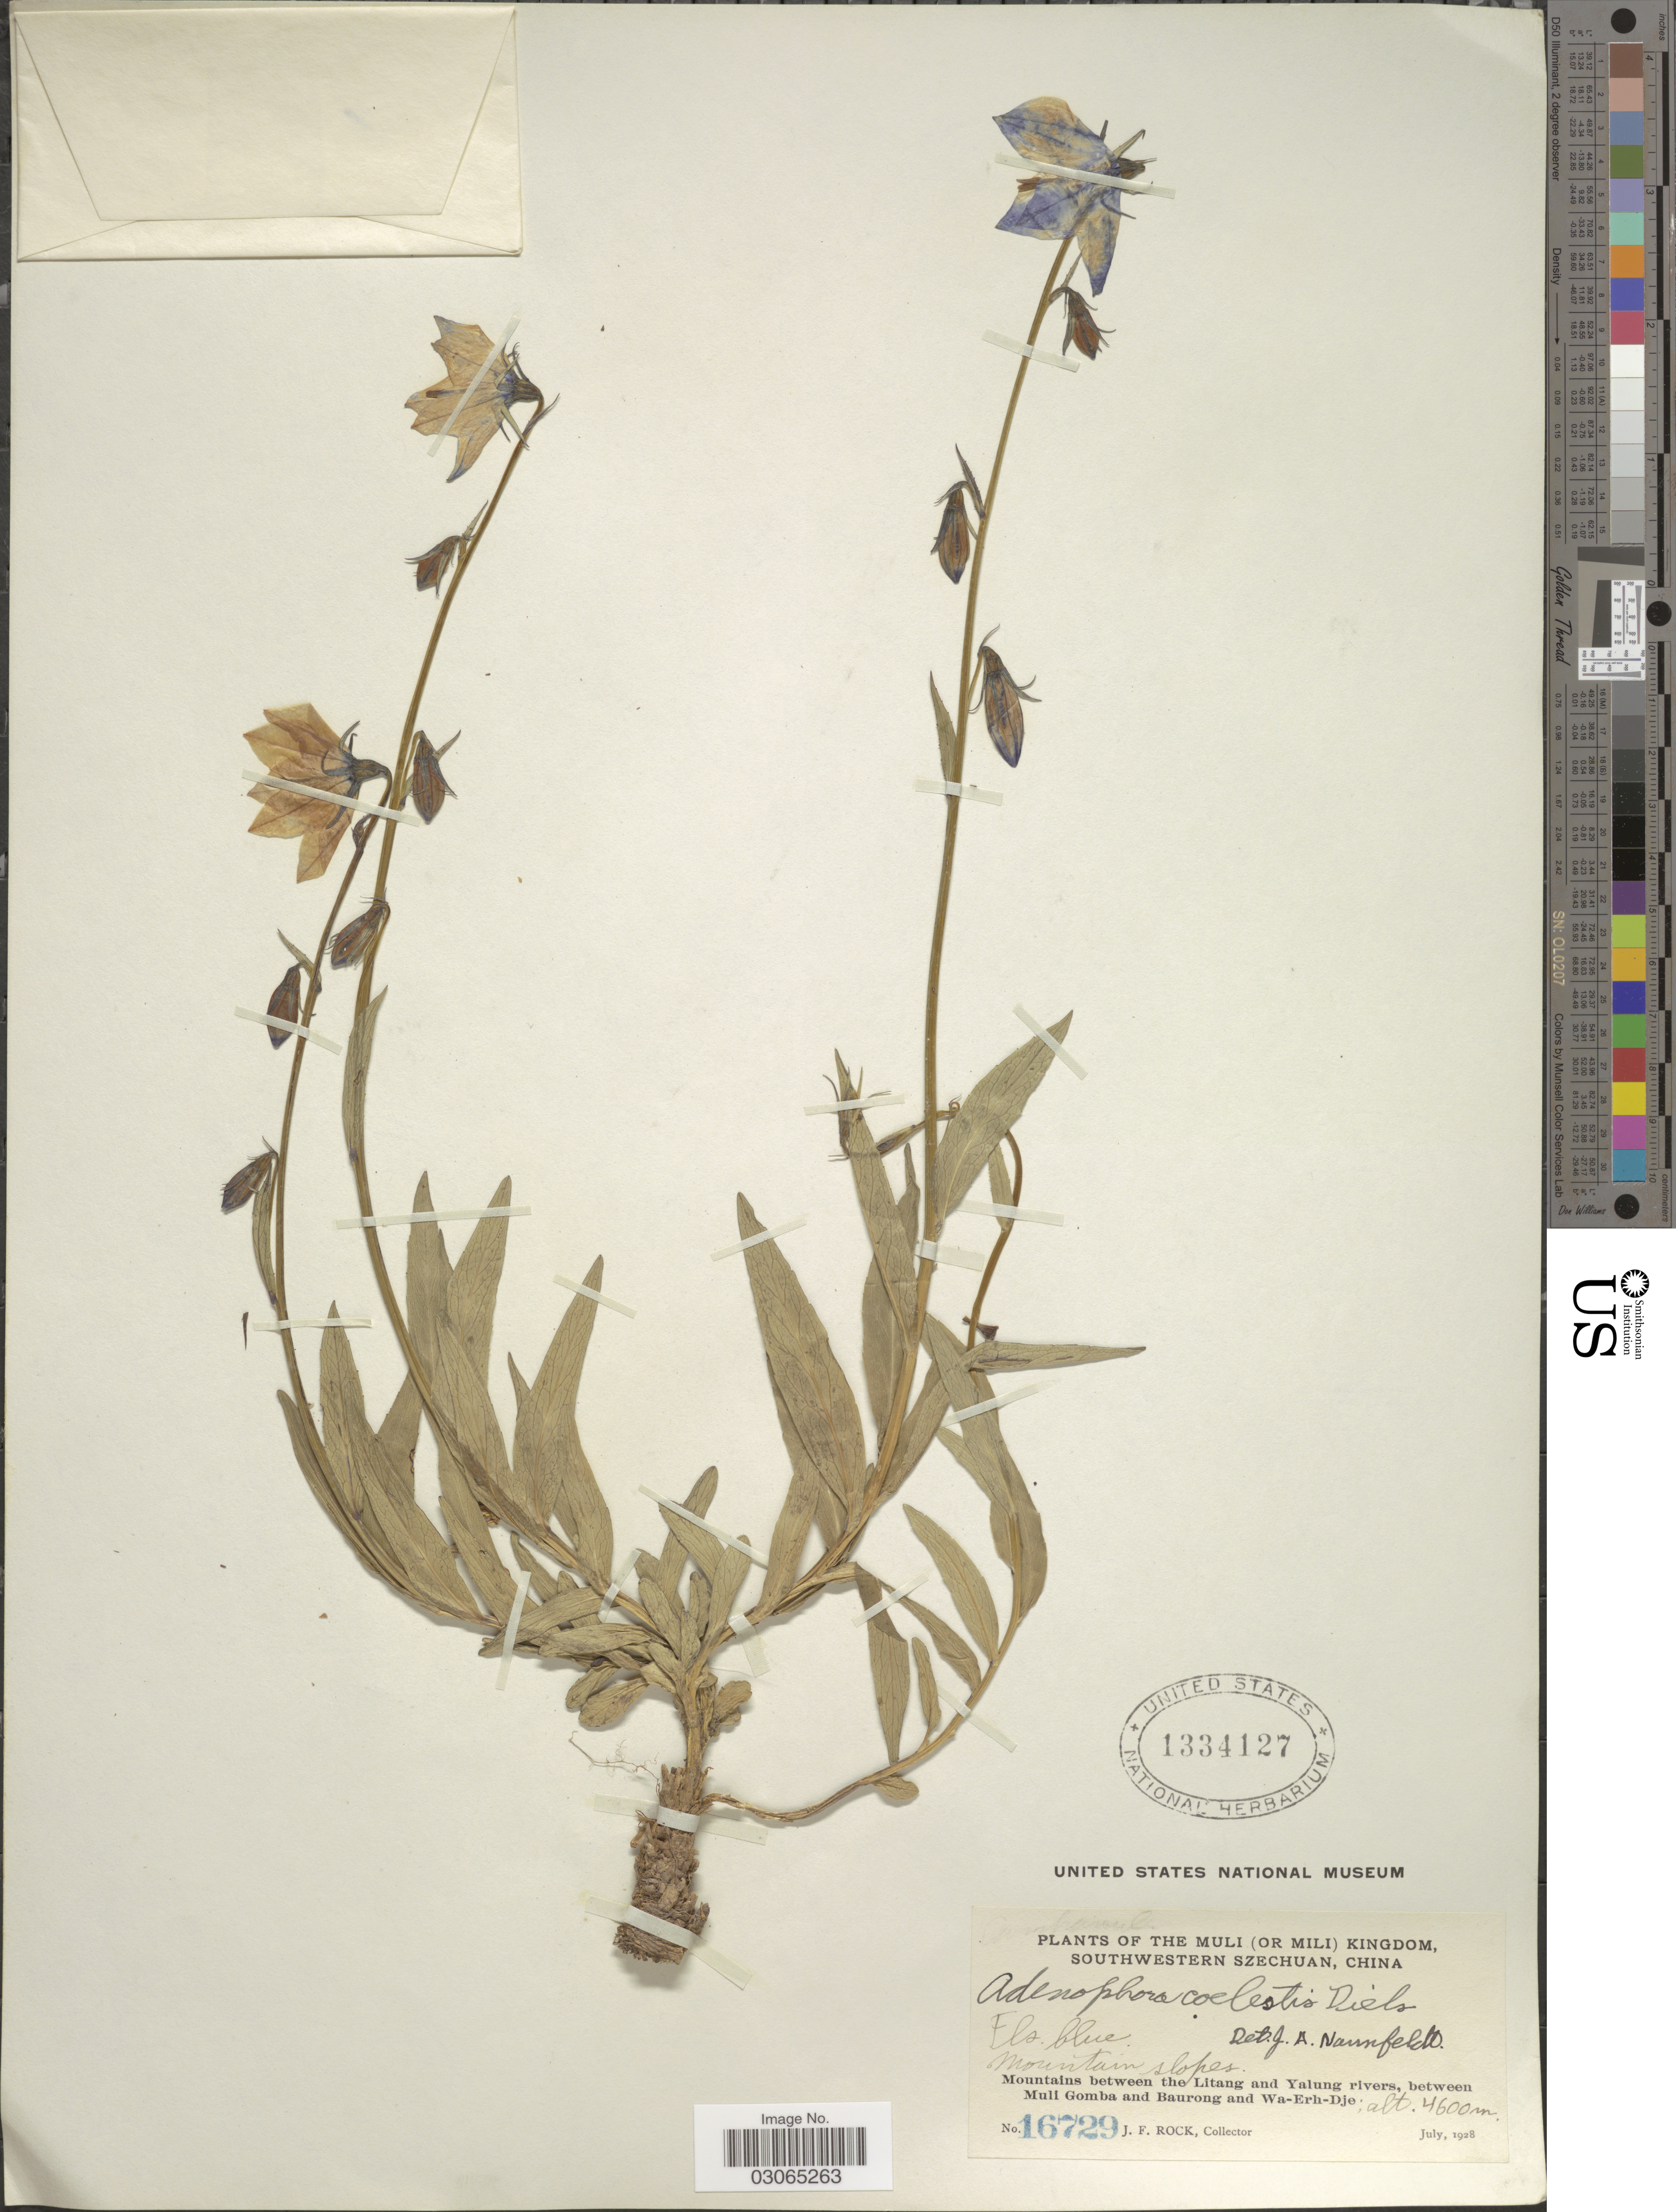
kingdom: Plantae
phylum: Tracheophyta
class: Magnoliopsida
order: Asterales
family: Campanulaceae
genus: Adenophora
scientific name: Adenophora coelestis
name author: Diels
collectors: J. Rock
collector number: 16729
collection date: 1928-07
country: China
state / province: Sichuan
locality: The Muli (or Mili) Kingdom, southwestern Szechuan. Mountains between the Litang and Yalung rivers, between Muli Gomba and Baurong and Wa-Erh-Dje.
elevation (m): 4600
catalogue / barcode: US 1334127